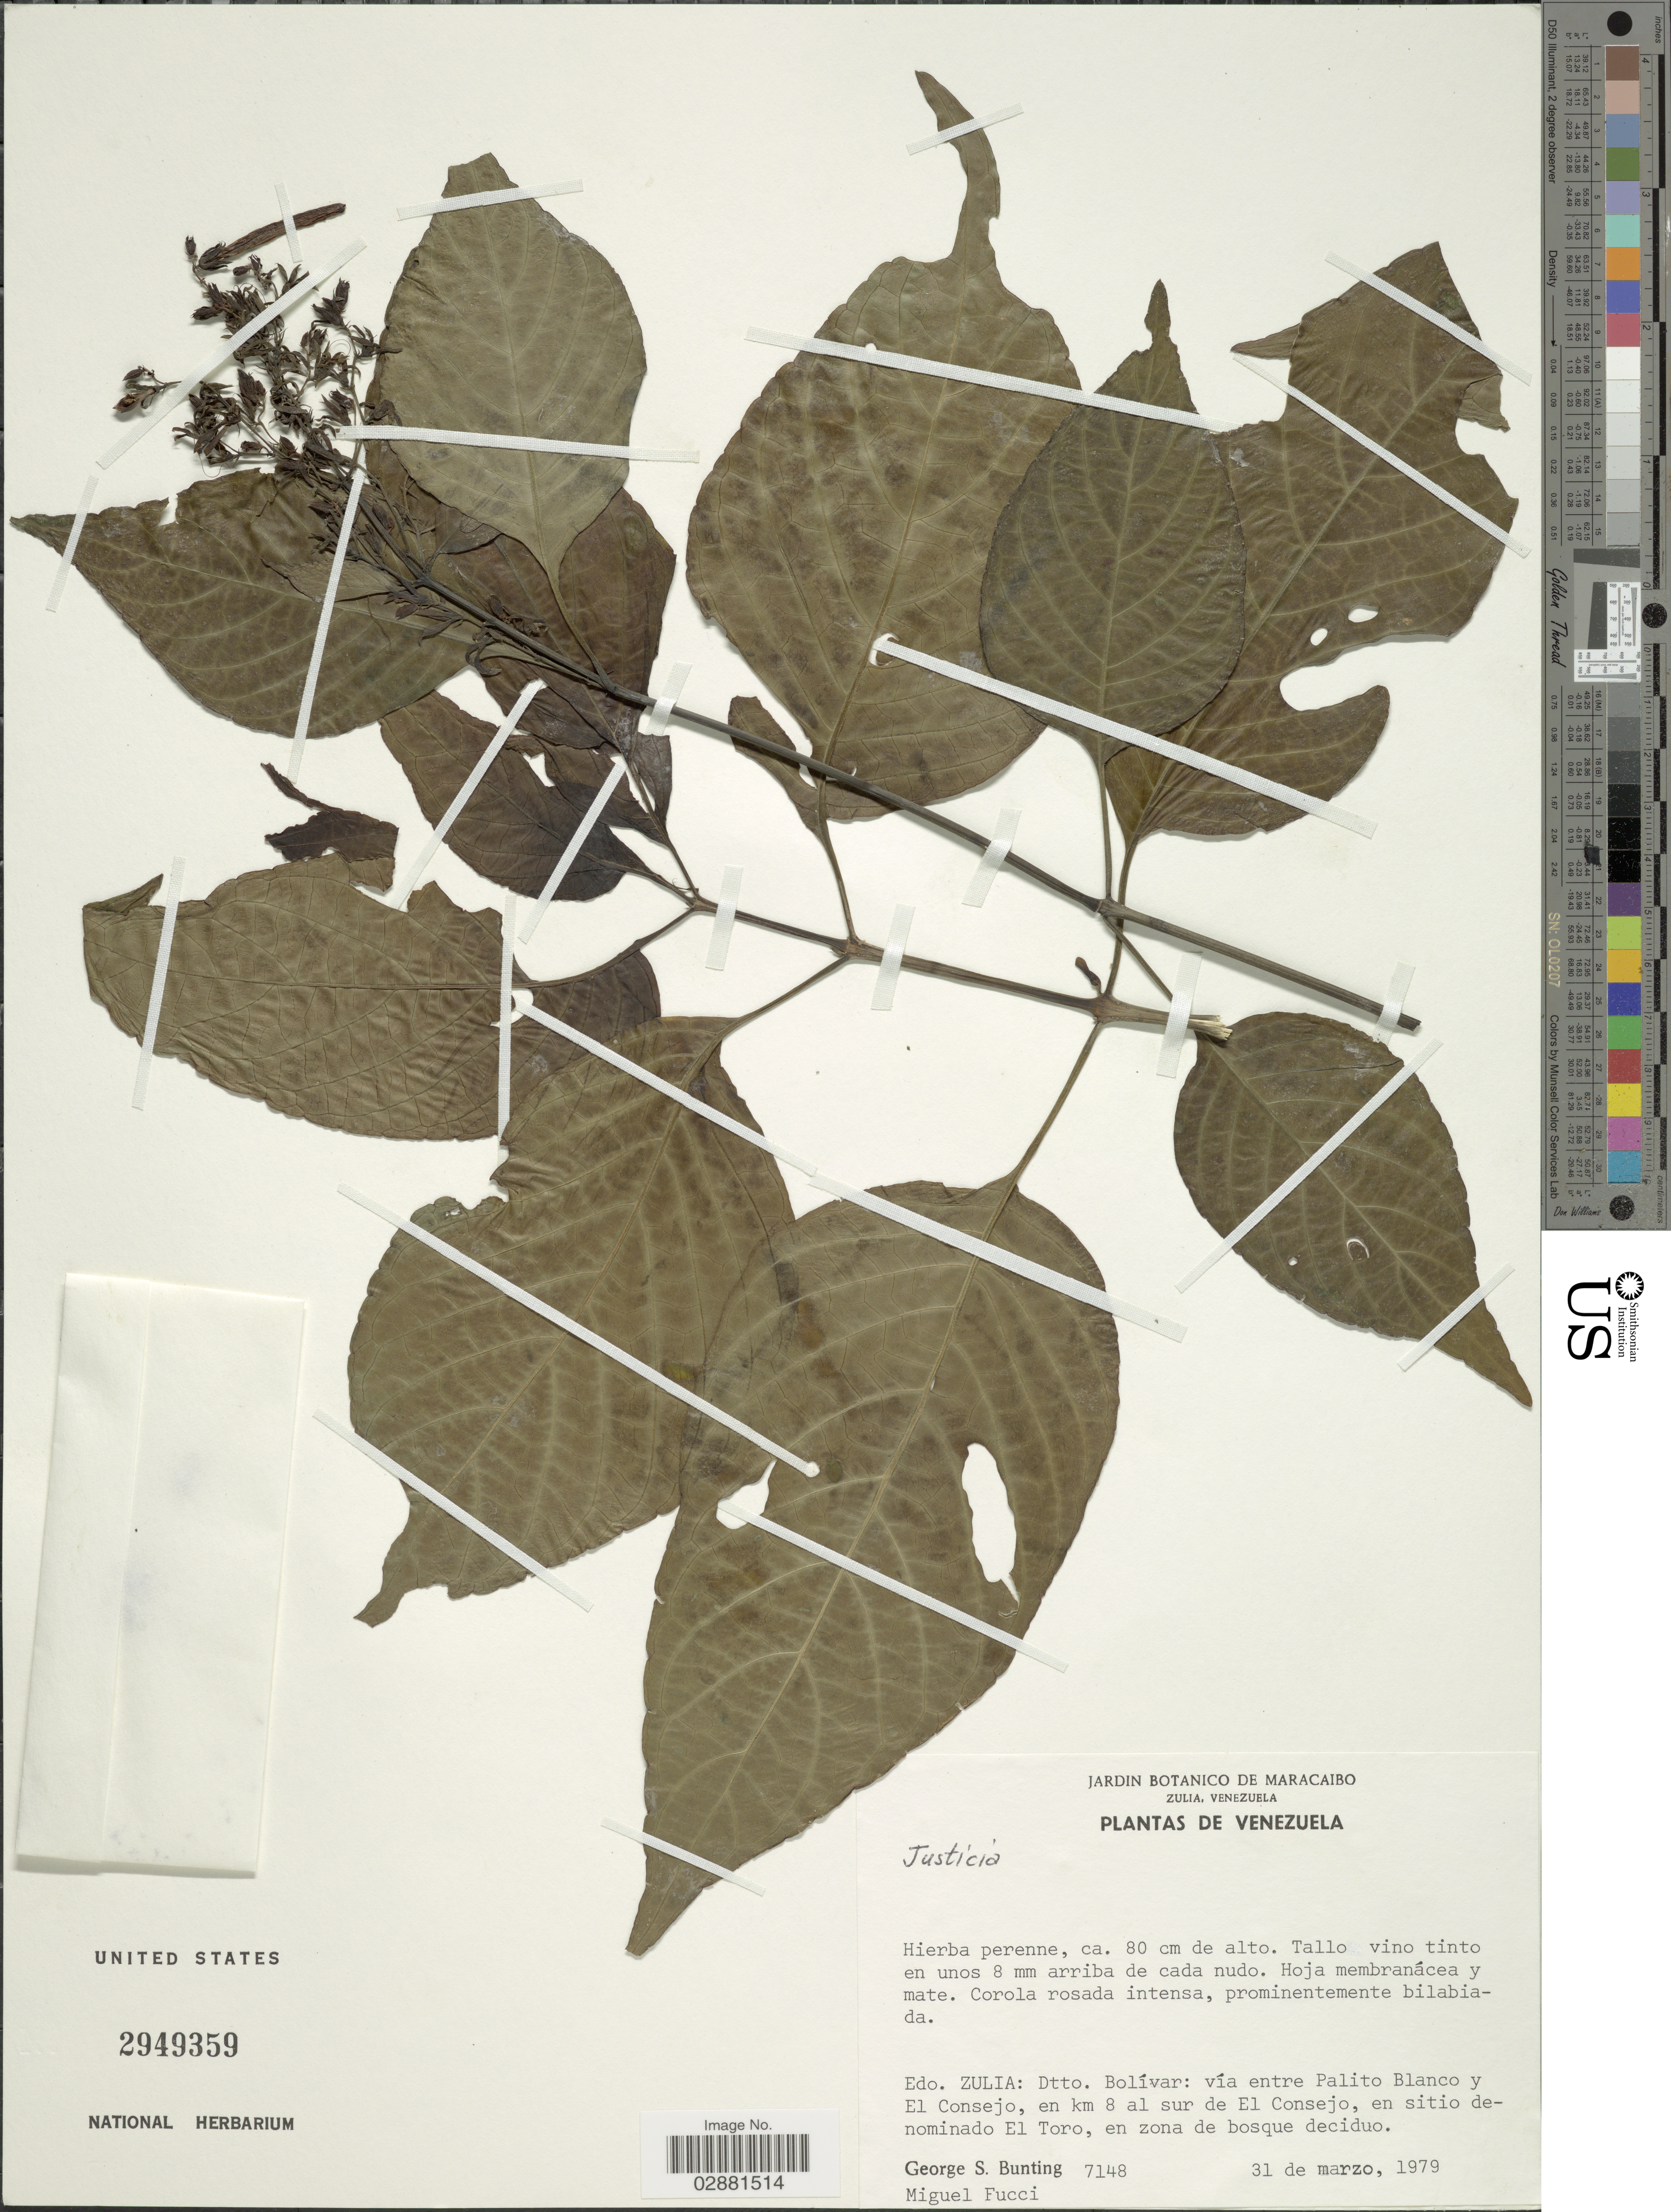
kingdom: Plantae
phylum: Tracheophyta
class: Magnoliopsida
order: Lamiales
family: Acanthaceae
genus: Justicia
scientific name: Justicia sp.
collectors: G. S. Bunting & M. Fucci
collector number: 7148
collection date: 1979-03-31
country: Venezuela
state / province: Zulia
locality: Dtto. Bolívar: vía entre Palito Blanco y El Consejo, en km 8 al sur de El Consejo, en sitio denominado El Toro, en zona de bosque deciduo.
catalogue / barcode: US 2949359